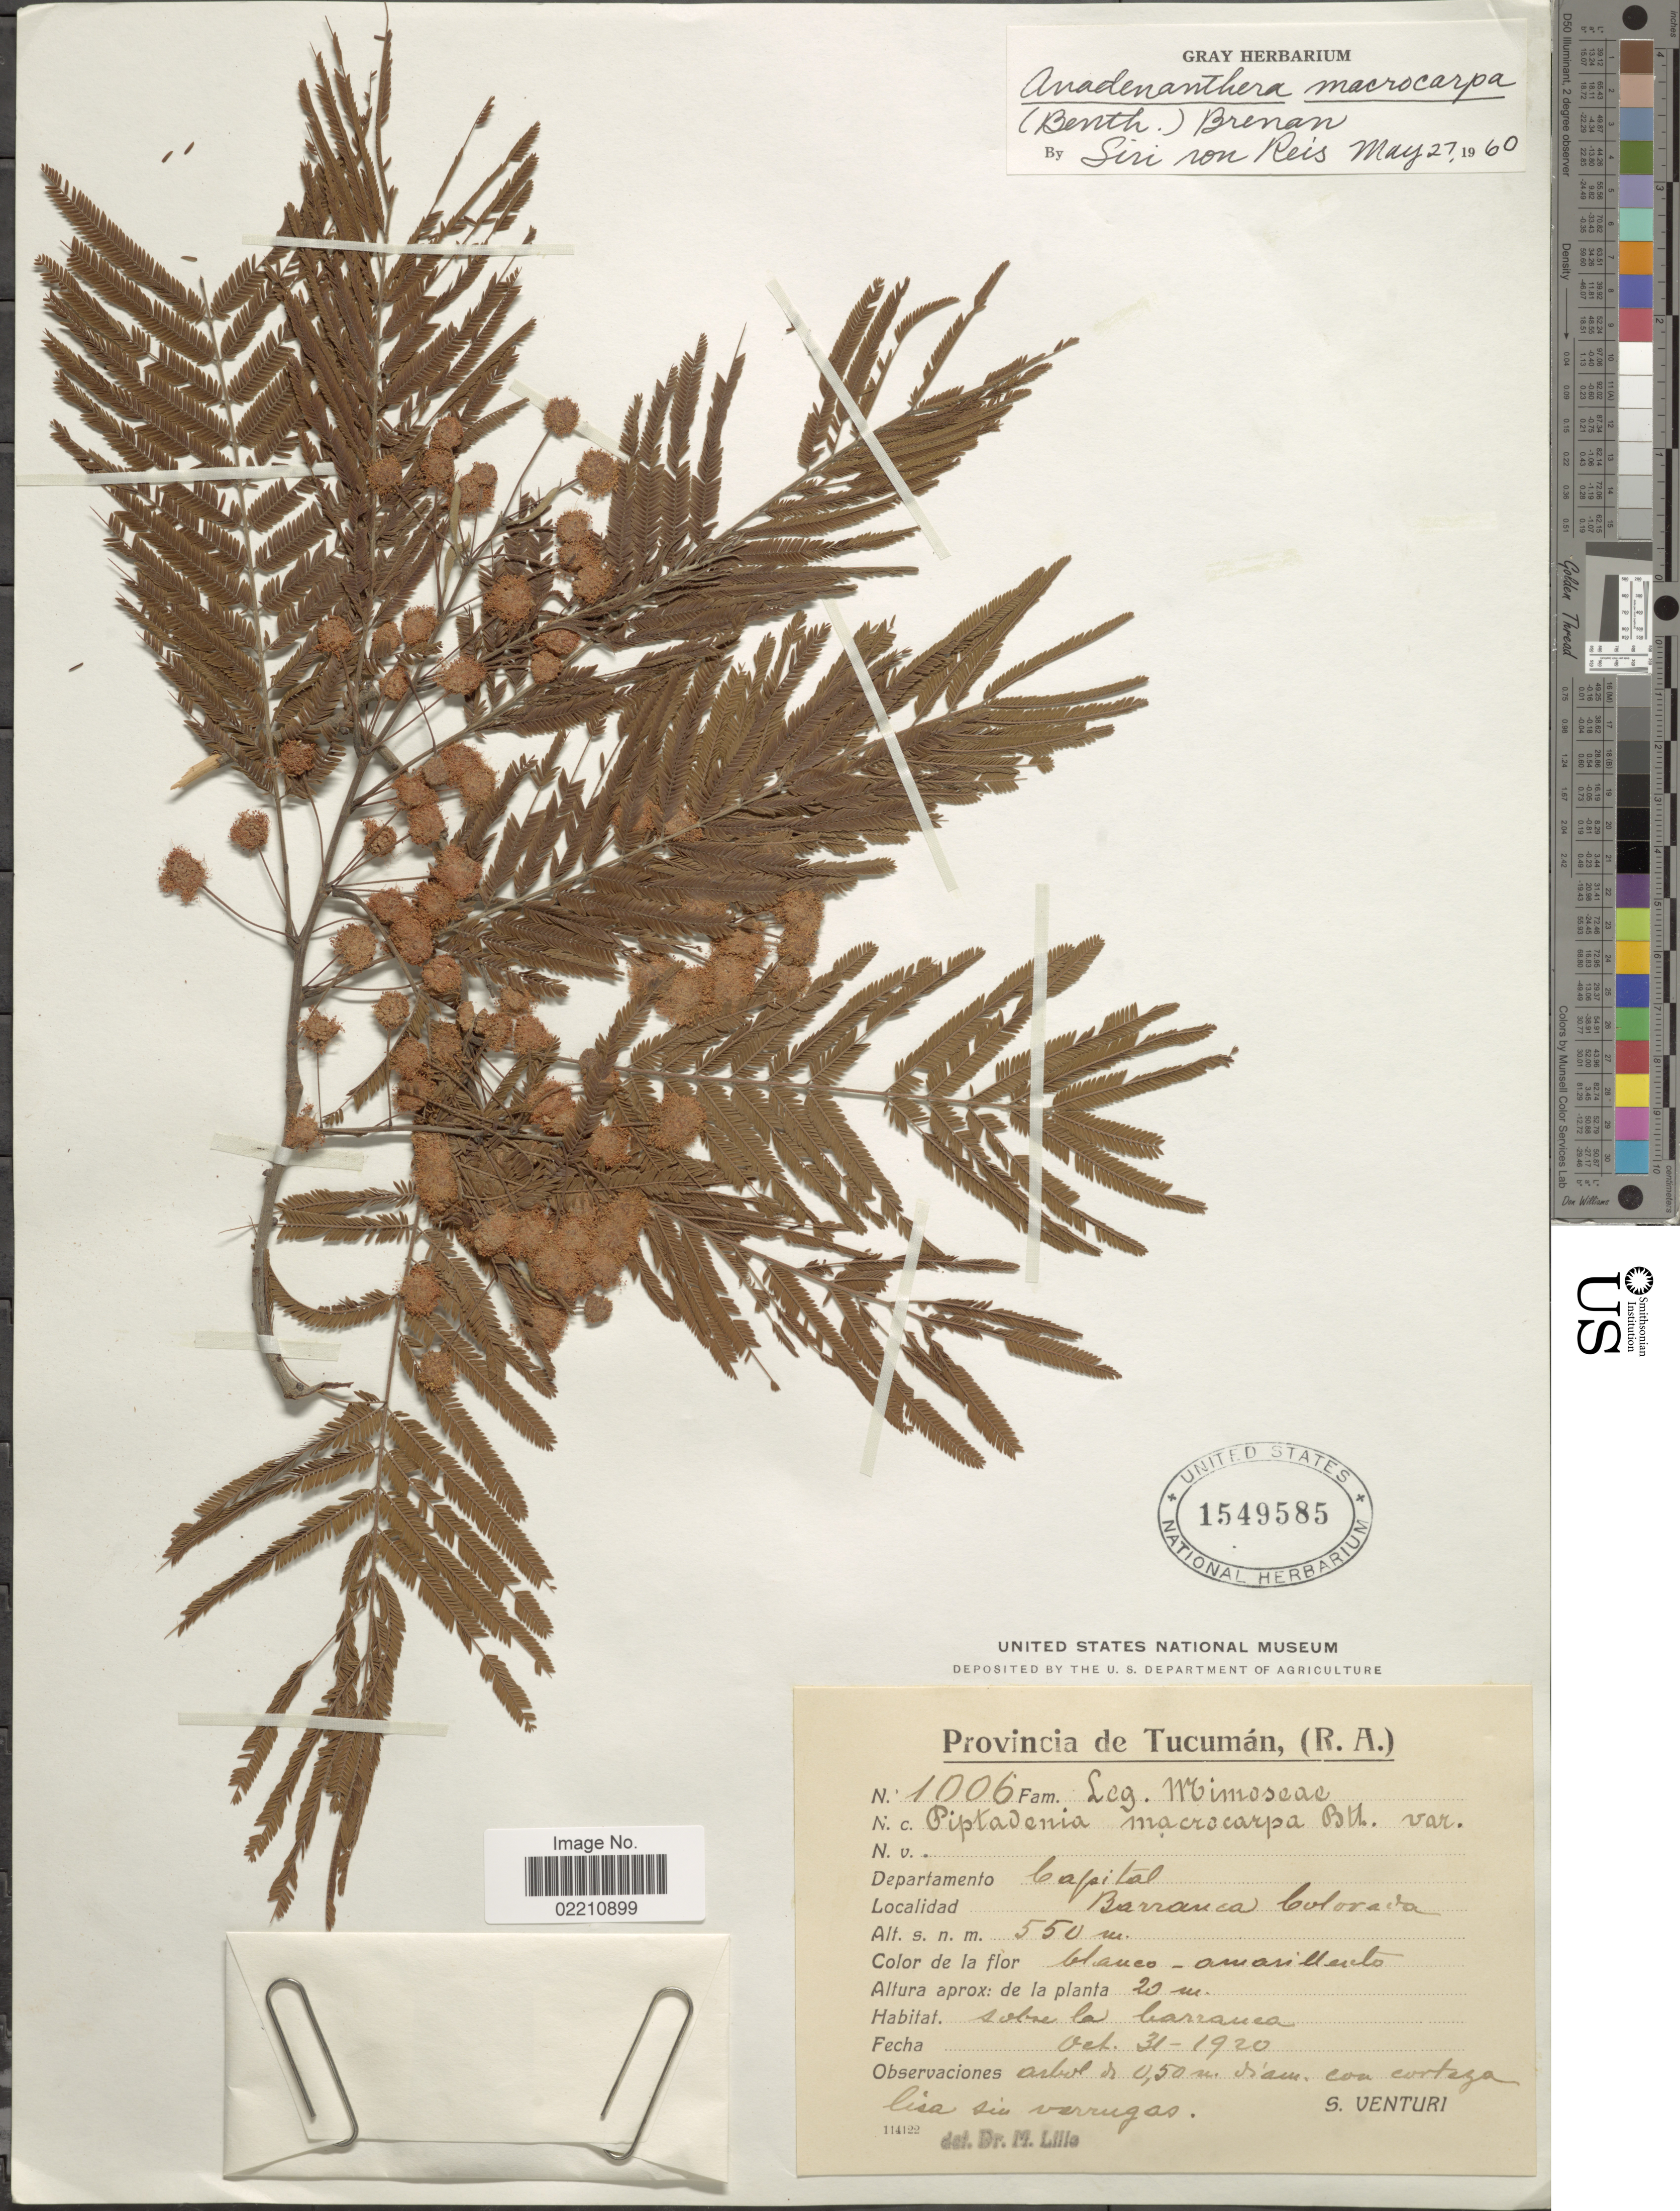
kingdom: Plantae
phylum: Tracheophyta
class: Magnoliopsida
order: Fabales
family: Fabaceae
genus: Anadenanthera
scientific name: Anadenanthera macrocarpa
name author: (Benth.) Brenan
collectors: S. Venturi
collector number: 1006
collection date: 1920-10-31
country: Argentina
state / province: Tucuman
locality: Departamento Capital. Barranca Colorada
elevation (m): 550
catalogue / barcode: US 1549585